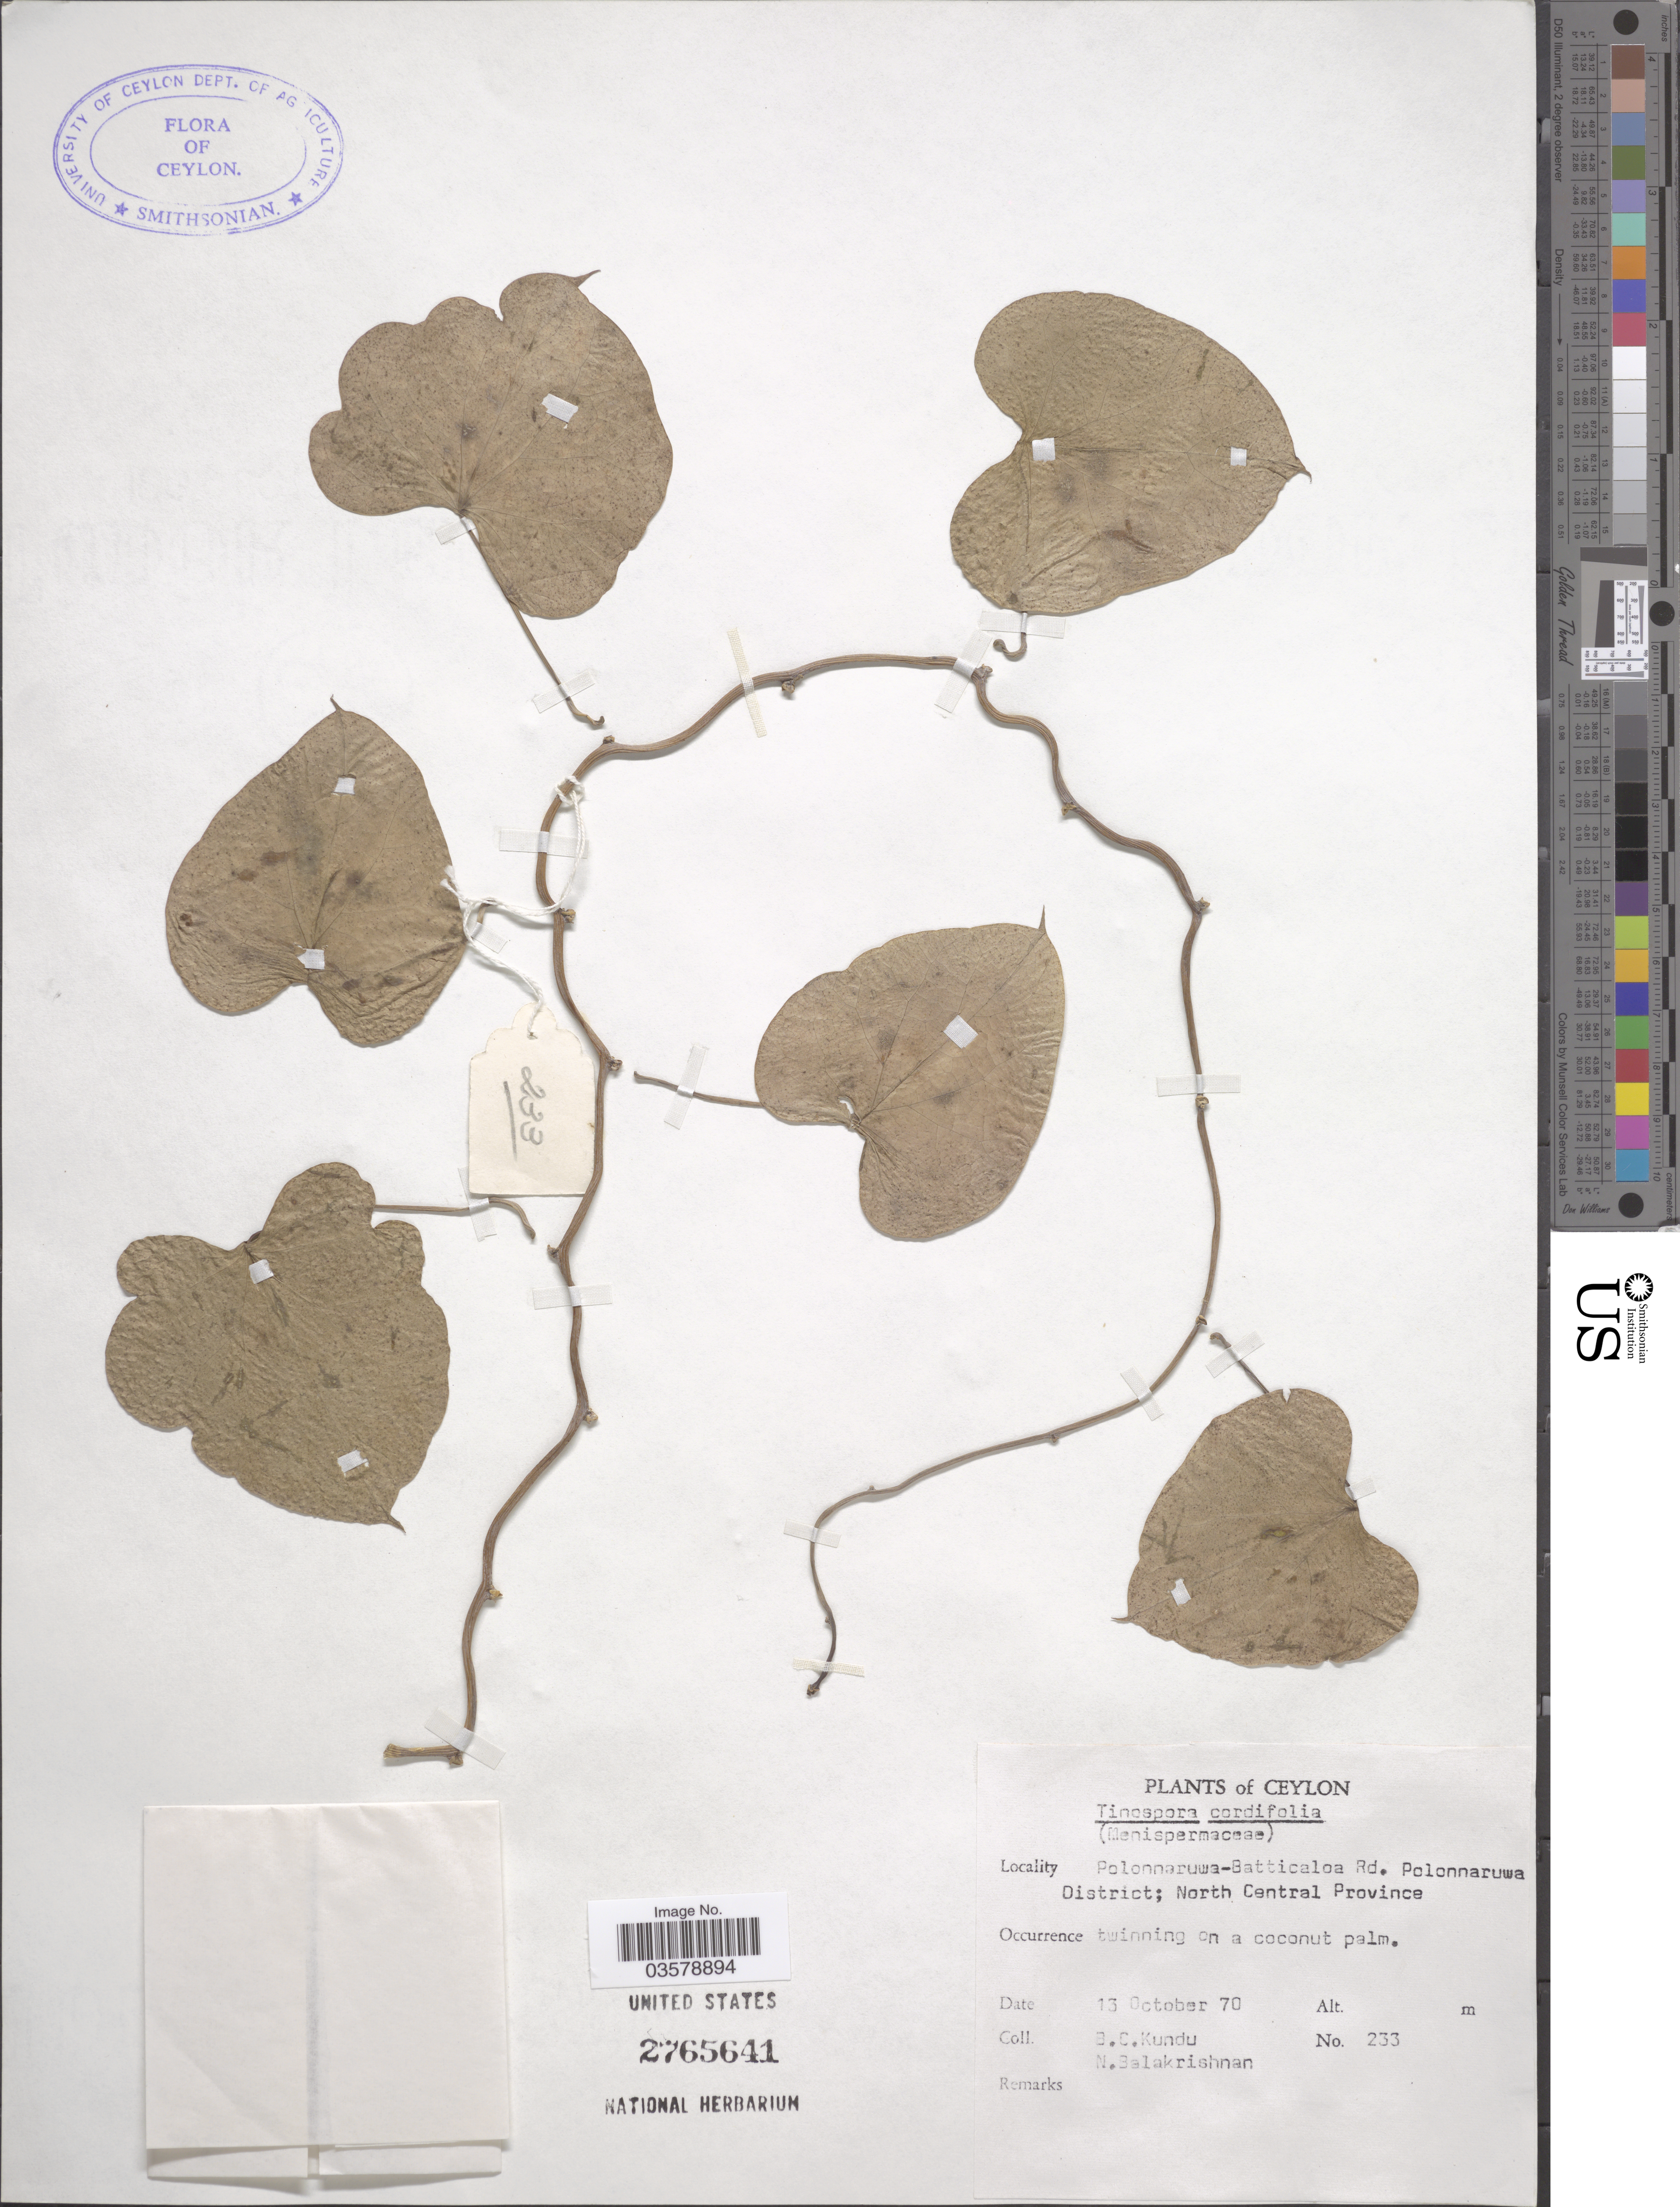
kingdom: Plantae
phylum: Tracheophyta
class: Magnoliopsida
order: Ranunculales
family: Menispermaceae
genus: Tinospora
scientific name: Tinospora cordifolia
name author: Miers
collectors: B. C. Kundu & N. Balakrishnan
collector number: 233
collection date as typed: Transcribed d/m/y: 13/10/70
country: Sri Lanka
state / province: North Central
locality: Ceylon. Polonnaruwa-Batticaloa Rd. Polonnaruwa District.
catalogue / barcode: US 2765641